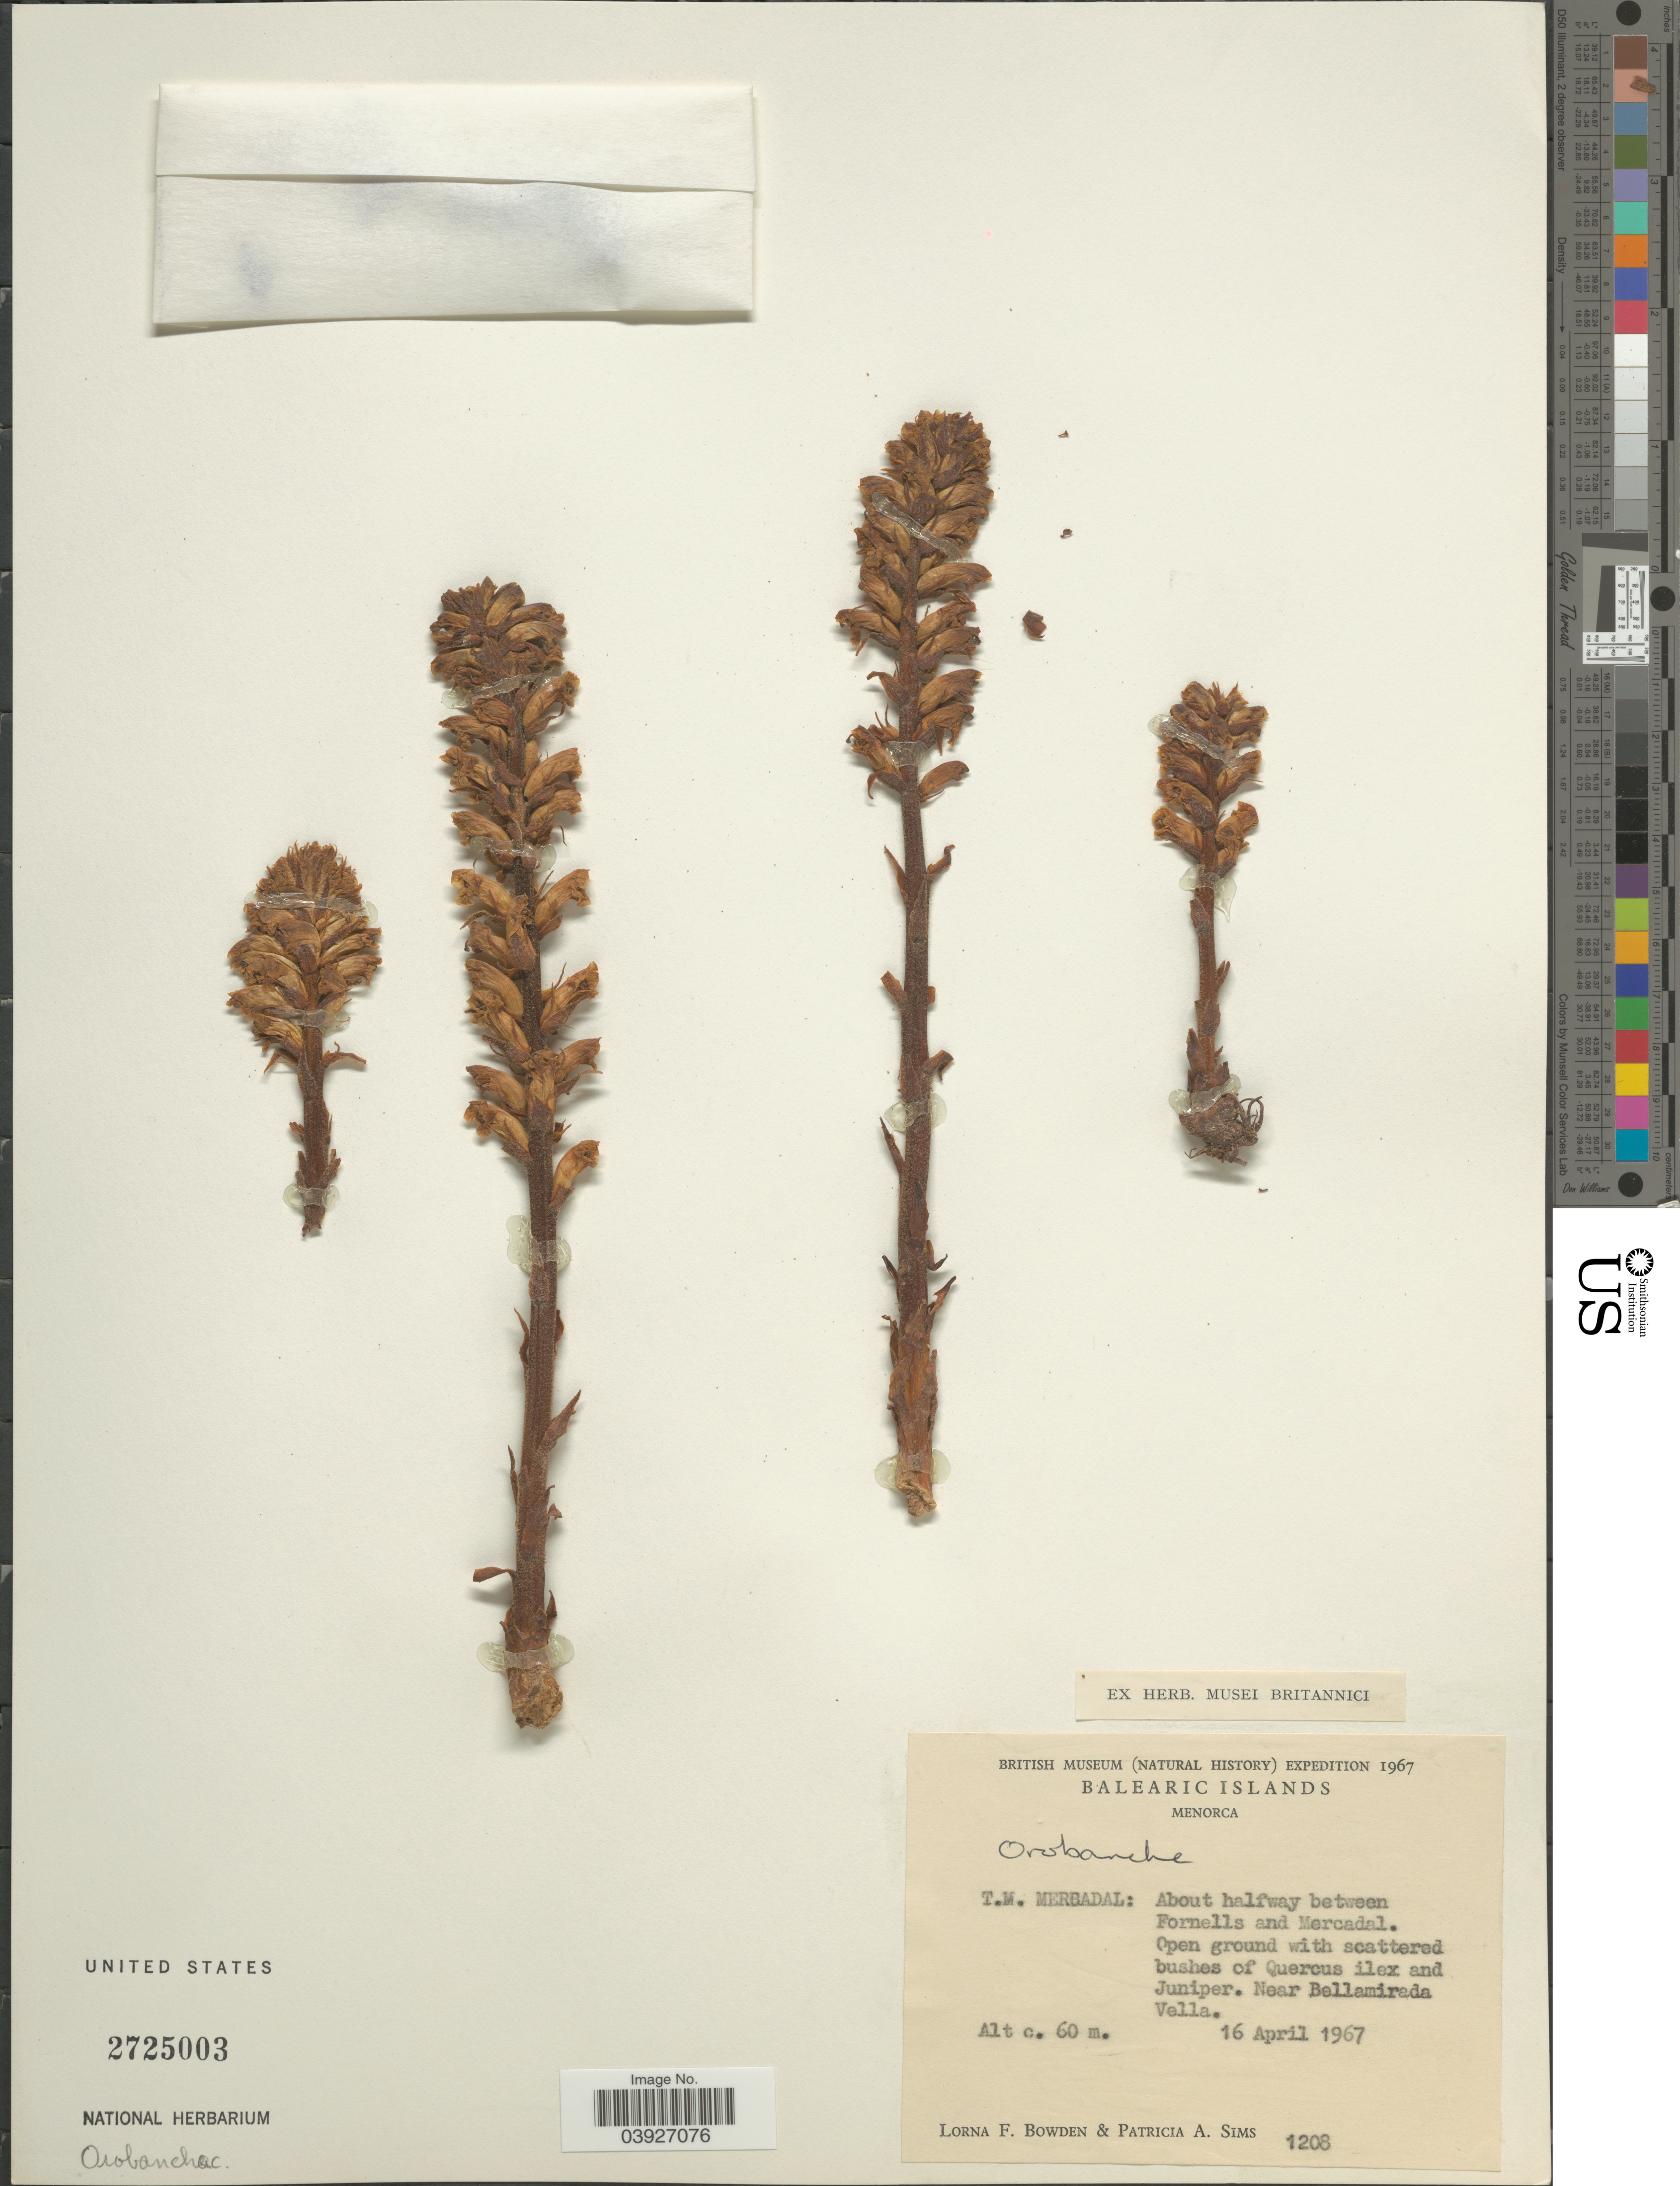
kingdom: Plantae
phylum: Tracheophyta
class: Magnoliopsida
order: Lamiales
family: Orobanchaceae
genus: Epifagus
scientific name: Epifagus sp.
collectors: L. F. Bowden & P. A. Sims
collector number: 1208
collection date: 1967-04-16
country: Spain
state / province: Islas Baleares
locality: Balearic Islands. Menorca. T.M. Mercadal: About halfway between Fornells and Mercadal. Near Bellamirada Vella.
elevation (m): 60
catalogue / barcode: US 2725003